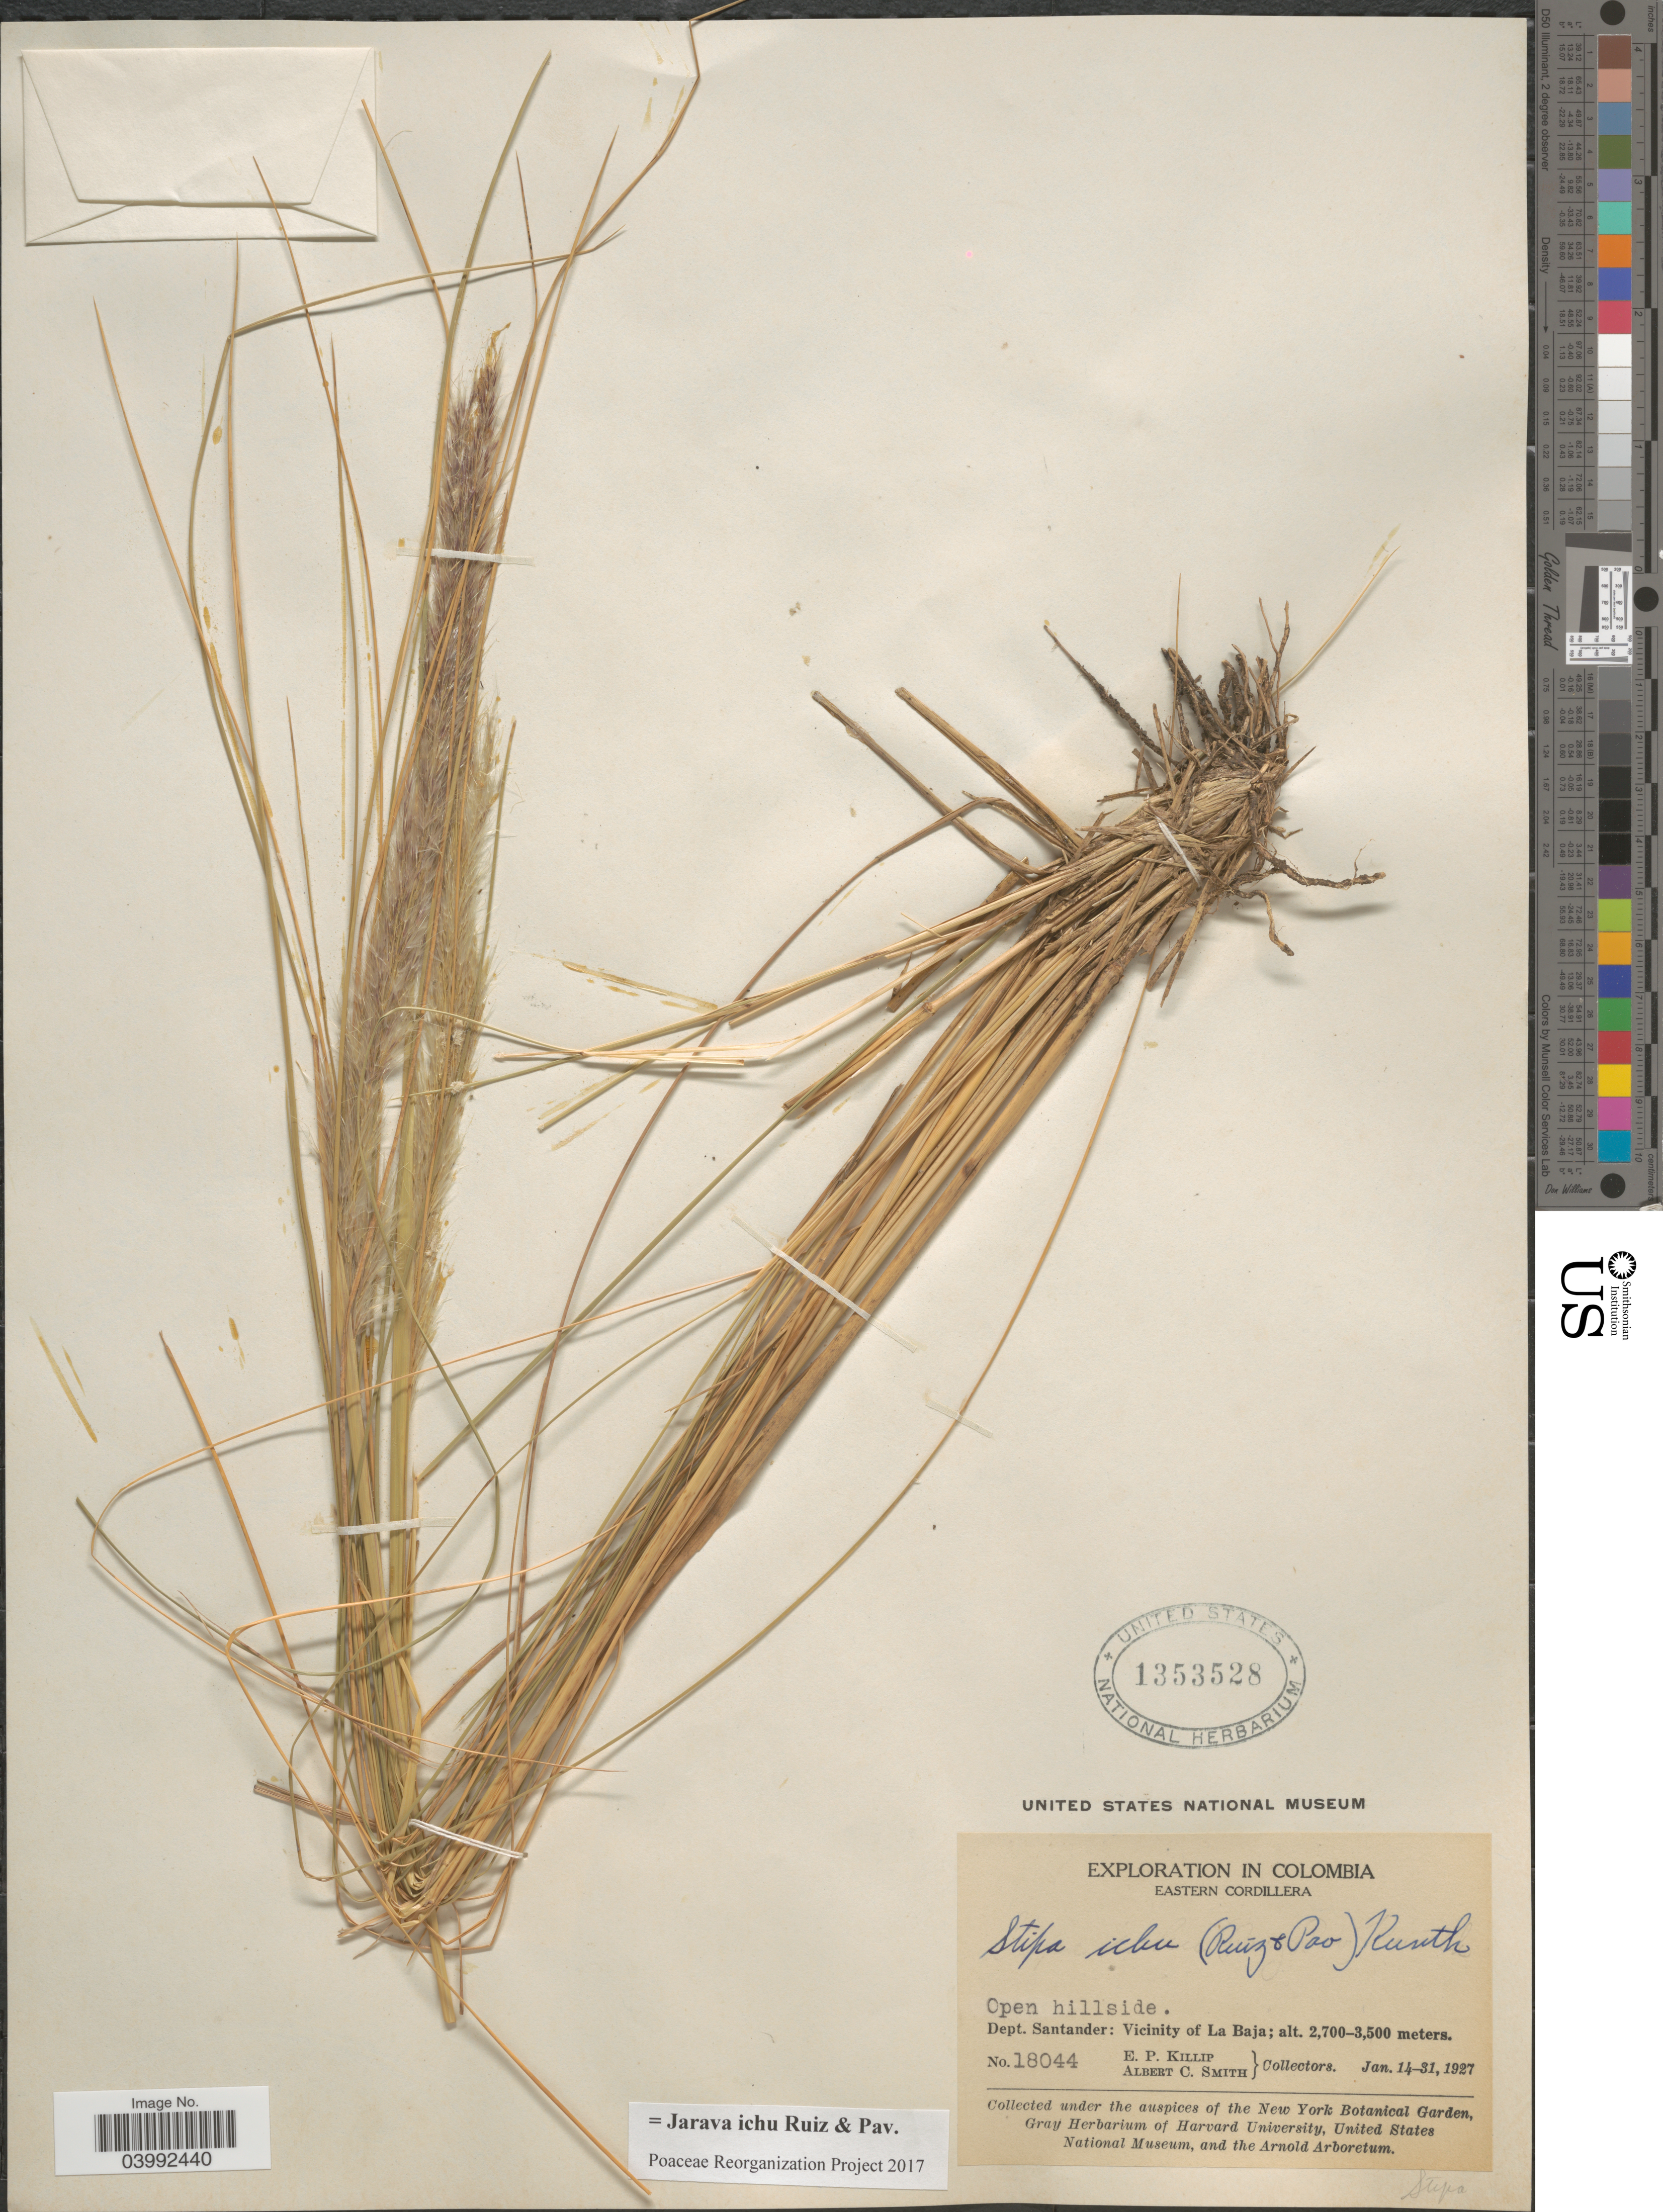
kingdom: Plantae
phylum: Tracheophyta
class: Liliopsida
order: Poales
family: Poaceae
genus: Jarava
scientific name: Jarava ichu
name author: Ruiz & Pav.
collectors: E. P. Killip & A. C. Smith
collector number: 18044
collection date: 1927-01-14/1927-01-31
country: Colombia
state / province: Santander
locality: Eastern Cordillera. Dept. Santander: Vicinity of La Baja.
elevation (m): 2700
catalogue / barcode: US 1353528